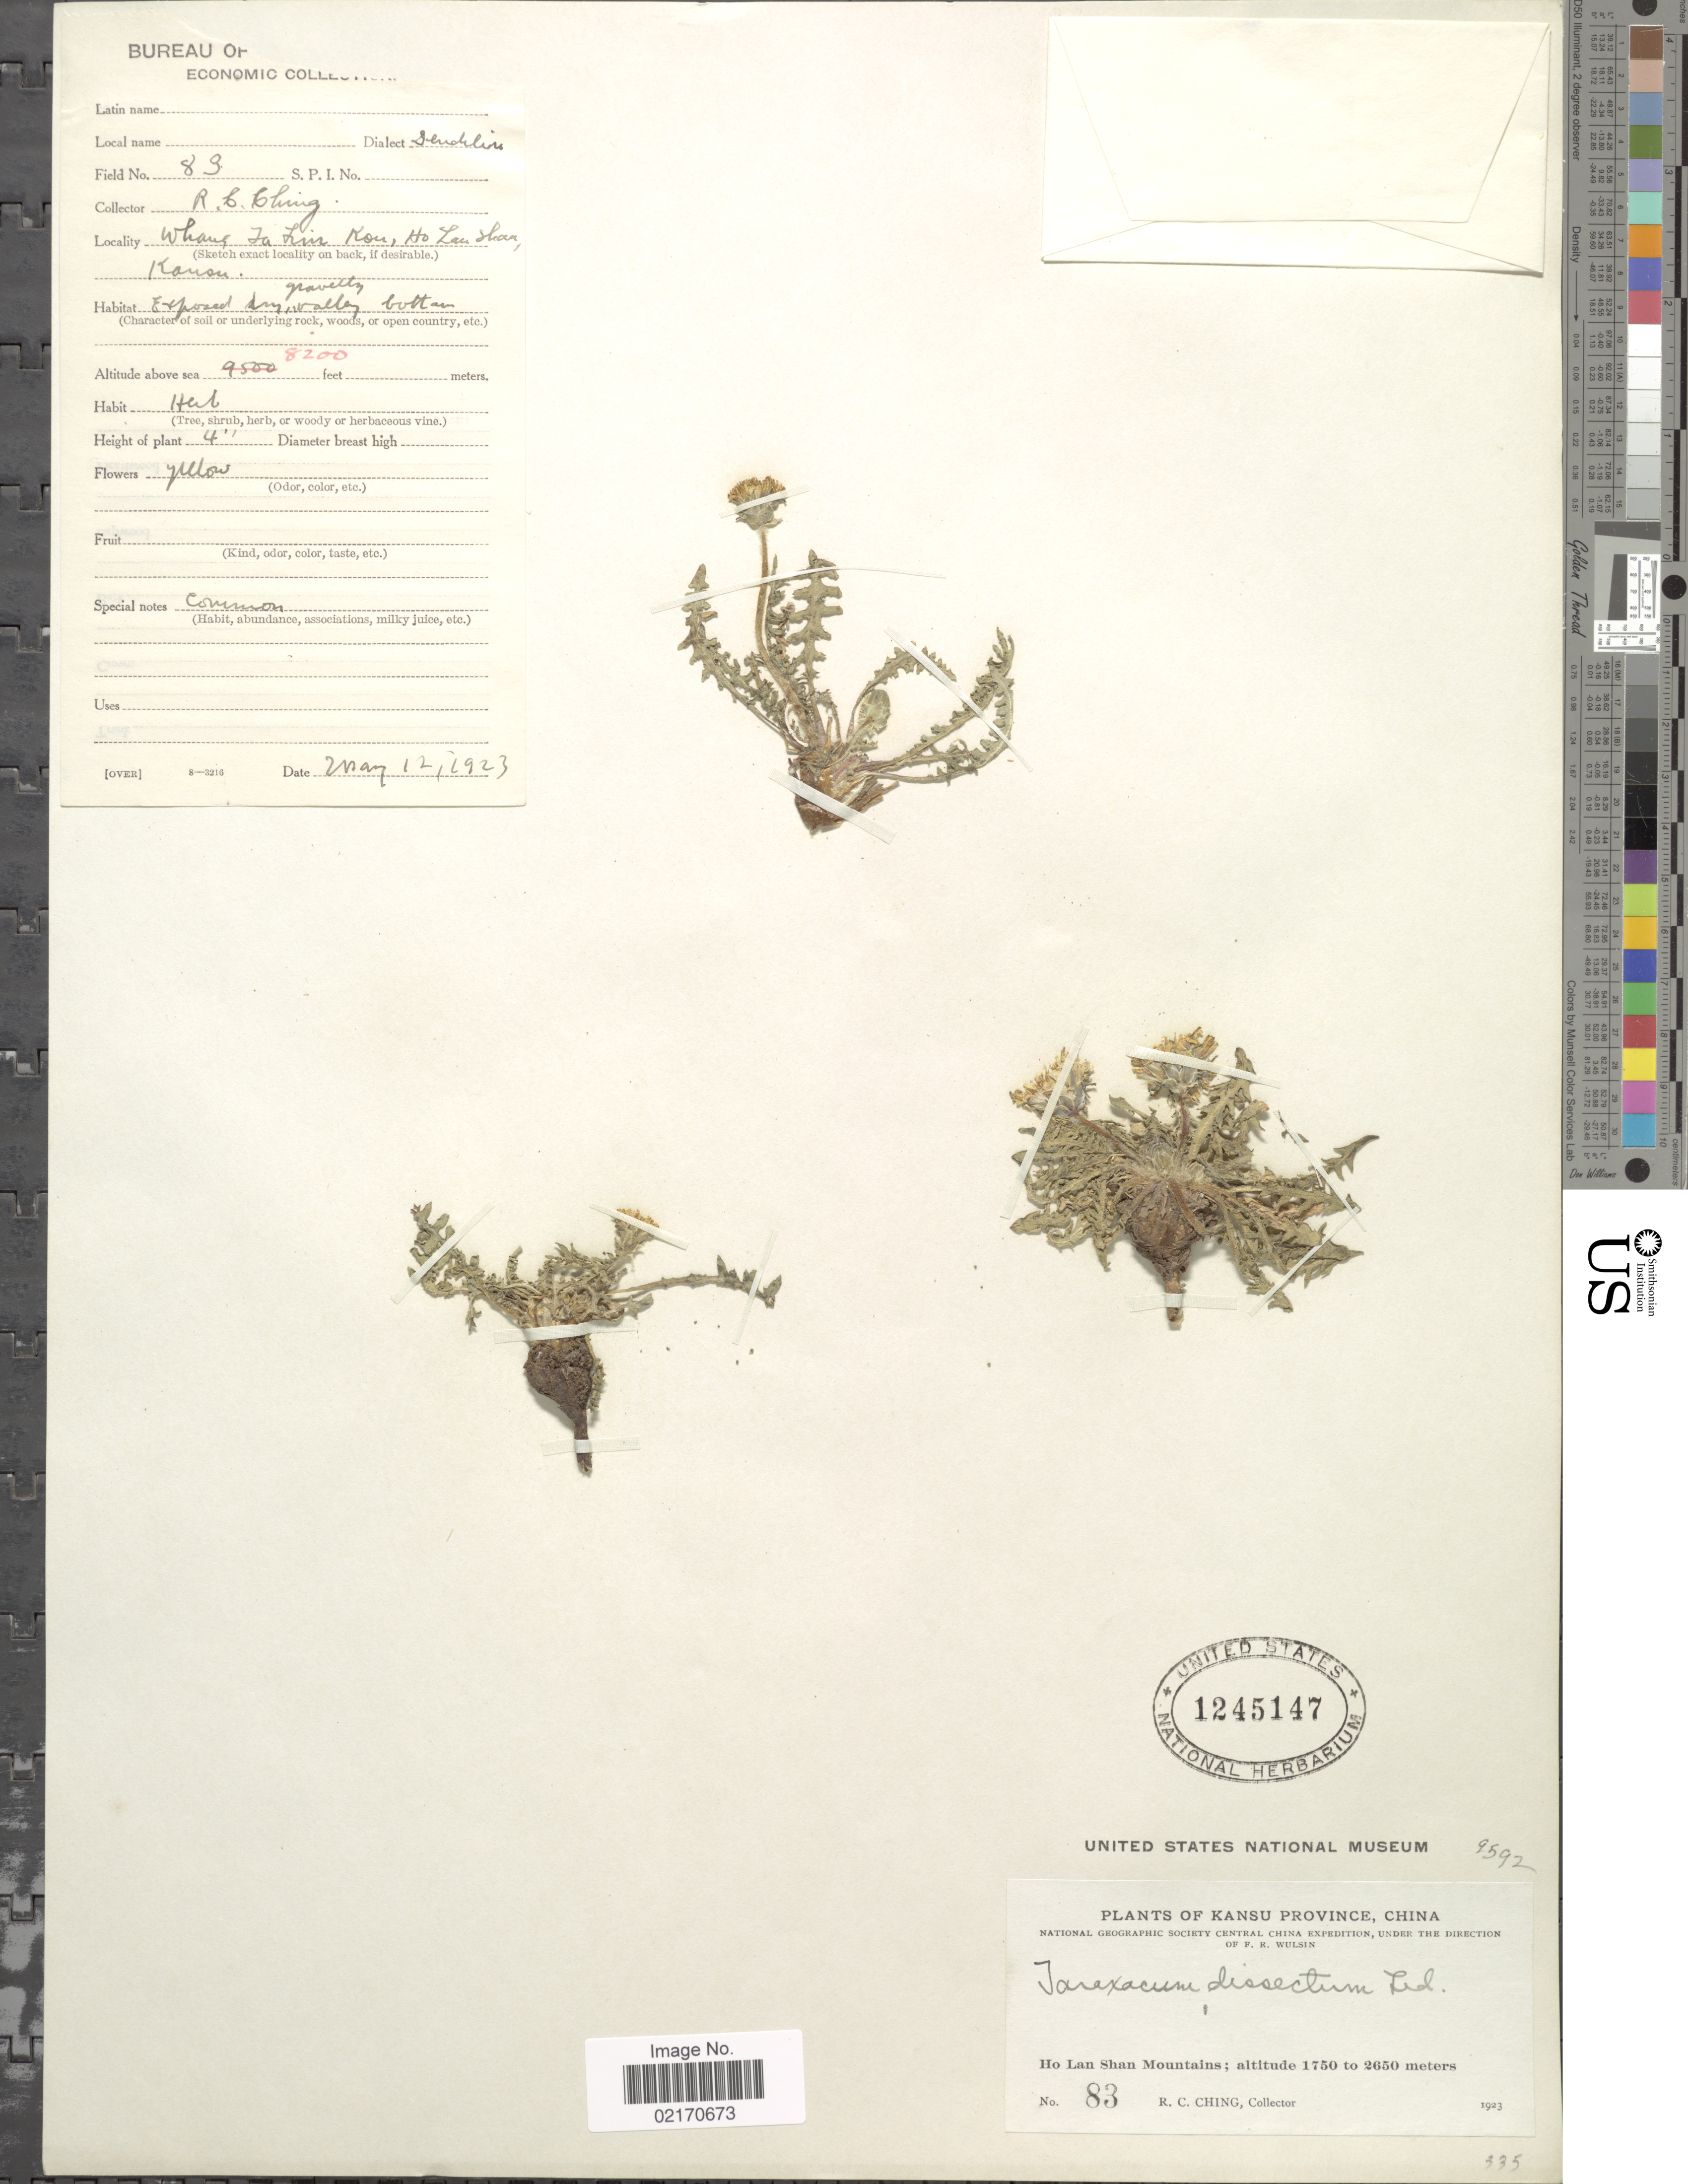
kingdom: Plantae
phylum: Tracheophyta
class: Magnoliopsida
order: Asterales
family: Asteraceae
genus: Taraxacum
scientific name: Taraxacum dissectum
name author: (Ledeb.) Ledeb.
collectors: R. C. Ching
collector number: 83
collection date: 1923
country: China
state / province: Gansu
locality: Kansu, Ho Lan Shan Mountains.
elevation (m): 1750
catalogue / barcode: US 1245147